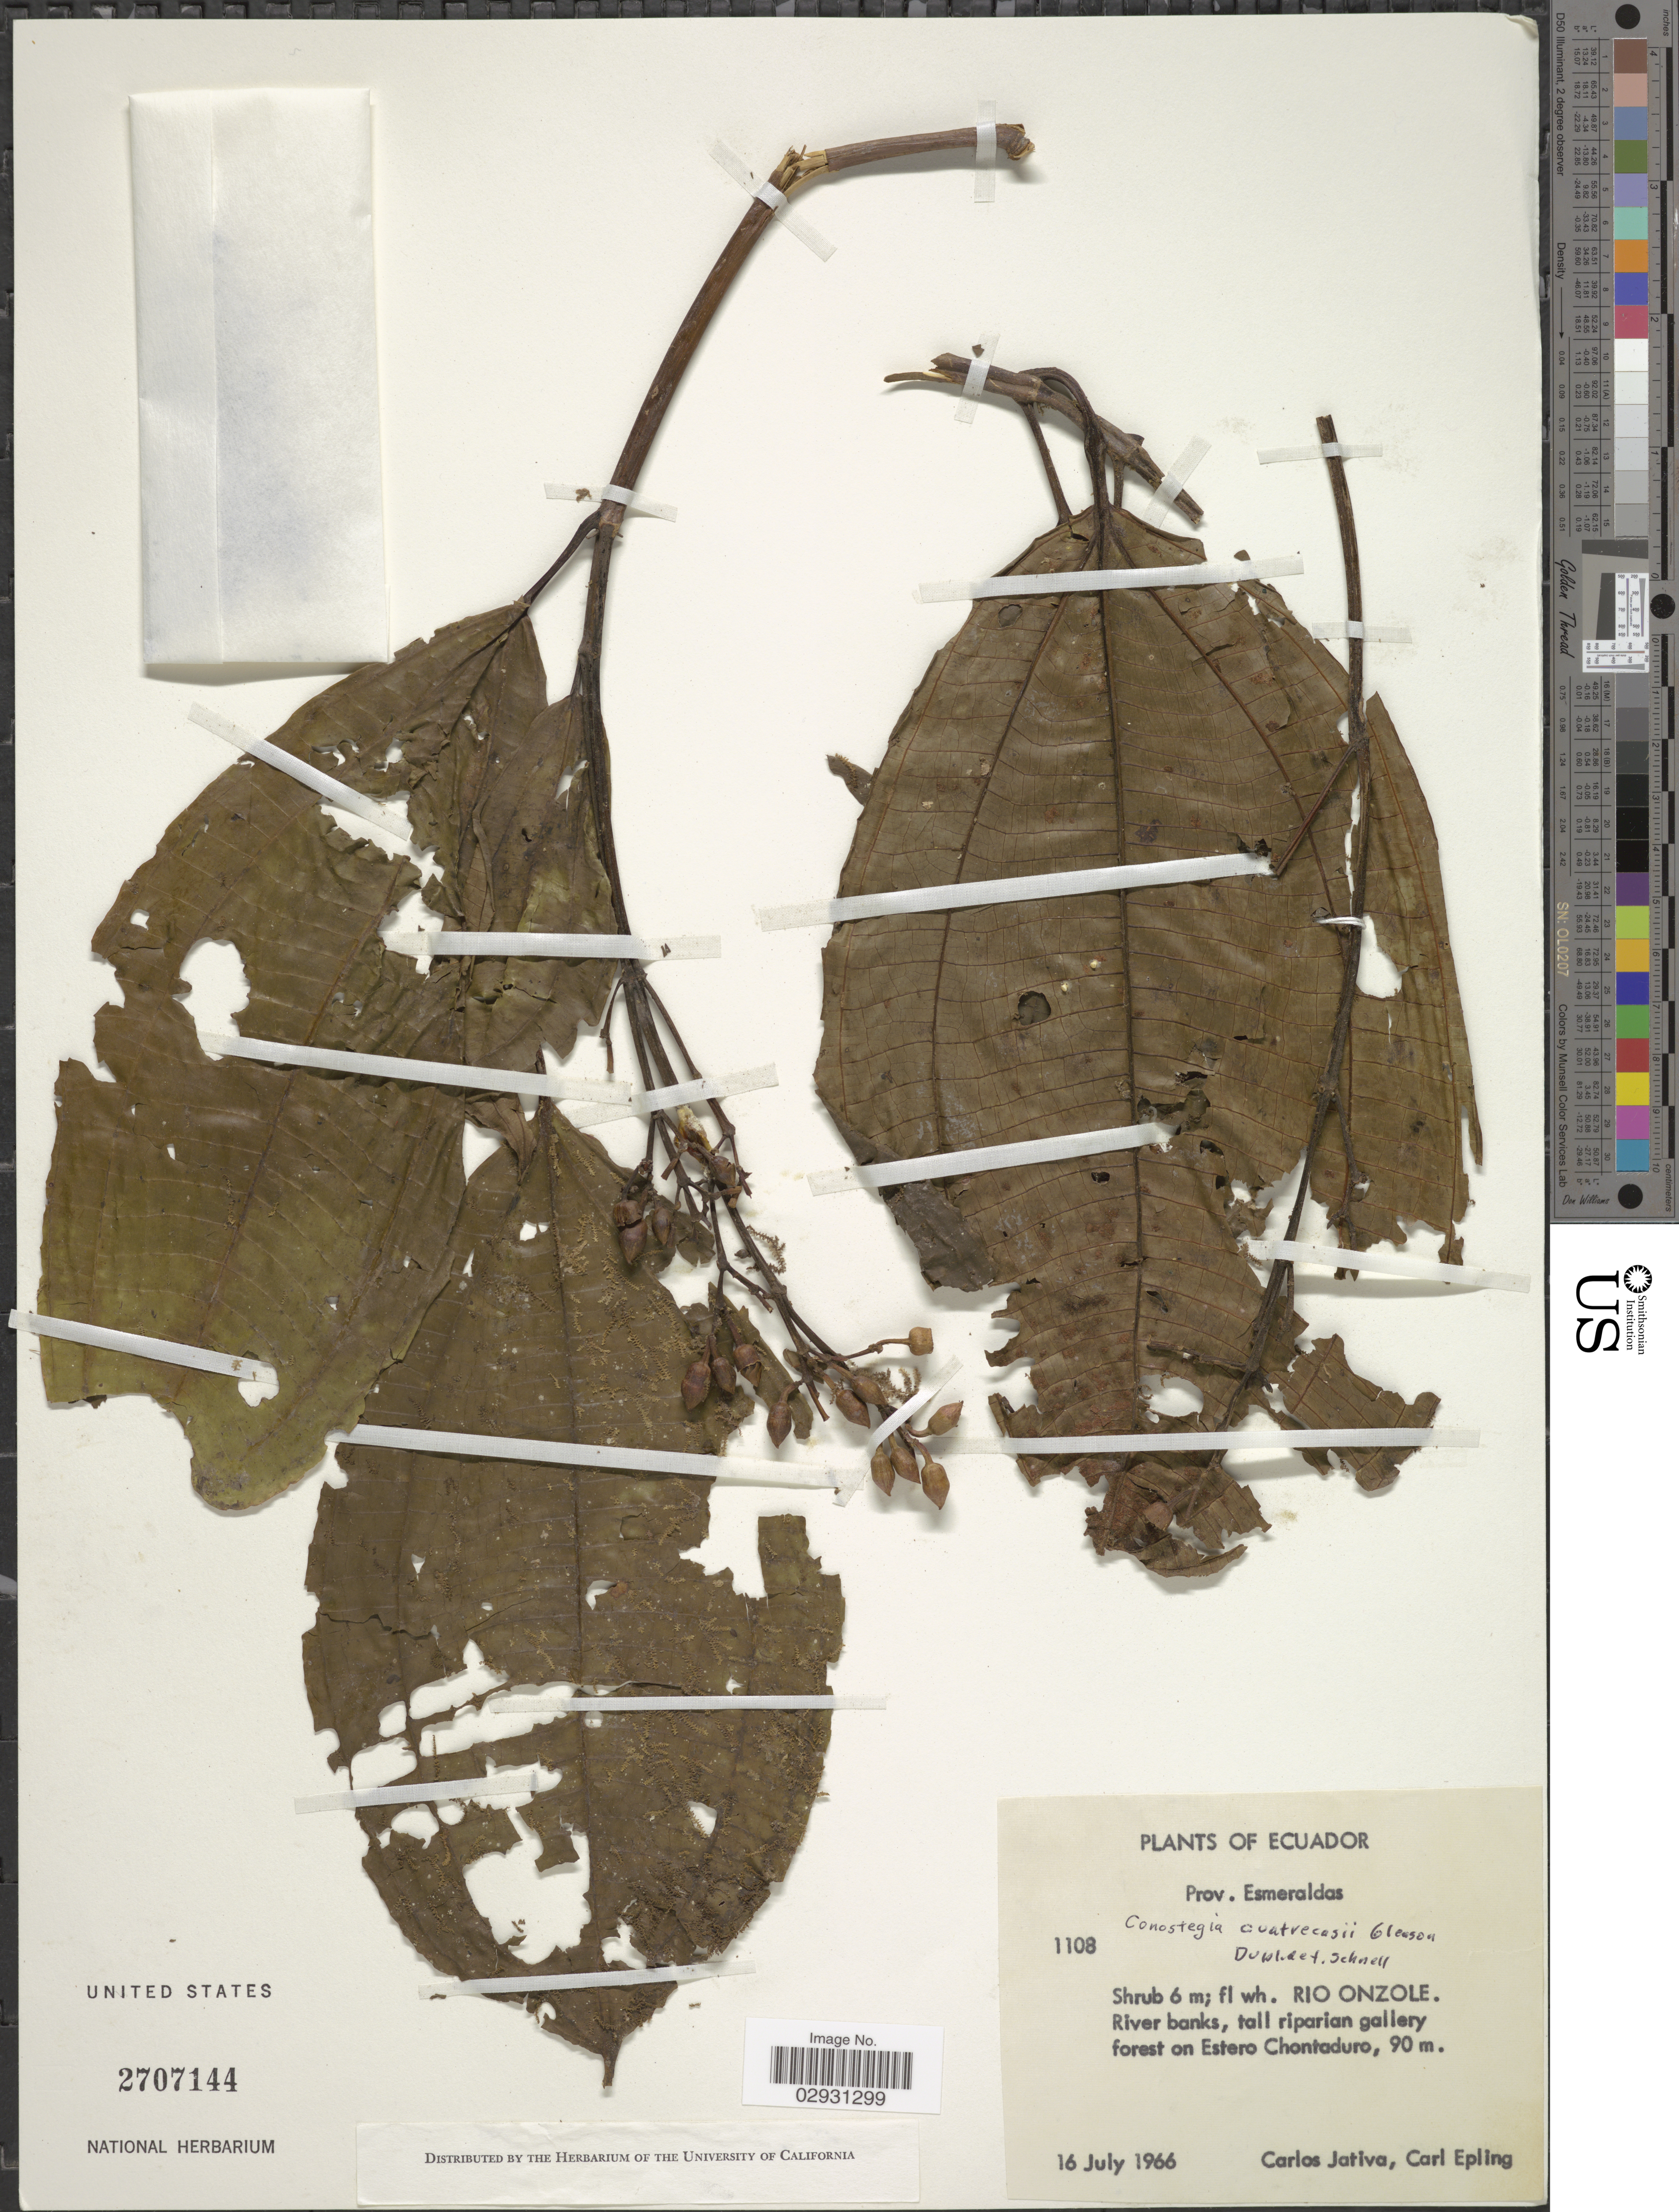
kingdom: Plantae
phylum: Tracheophyta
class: Magnoliopsida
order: Myrtales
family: Melastomataceae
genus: Conostegia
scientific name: Conostegia cuatrecasasii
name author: Gleason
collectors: C. D. Játiva & C. C. Epling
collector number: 1108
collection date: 1966-07-16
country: Ecuador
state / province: Esmeraldas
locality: Rio Onzole, River banks, tall riparian gallery forest on Estero Chontaduro.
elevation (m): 90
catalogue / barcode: US 2707144